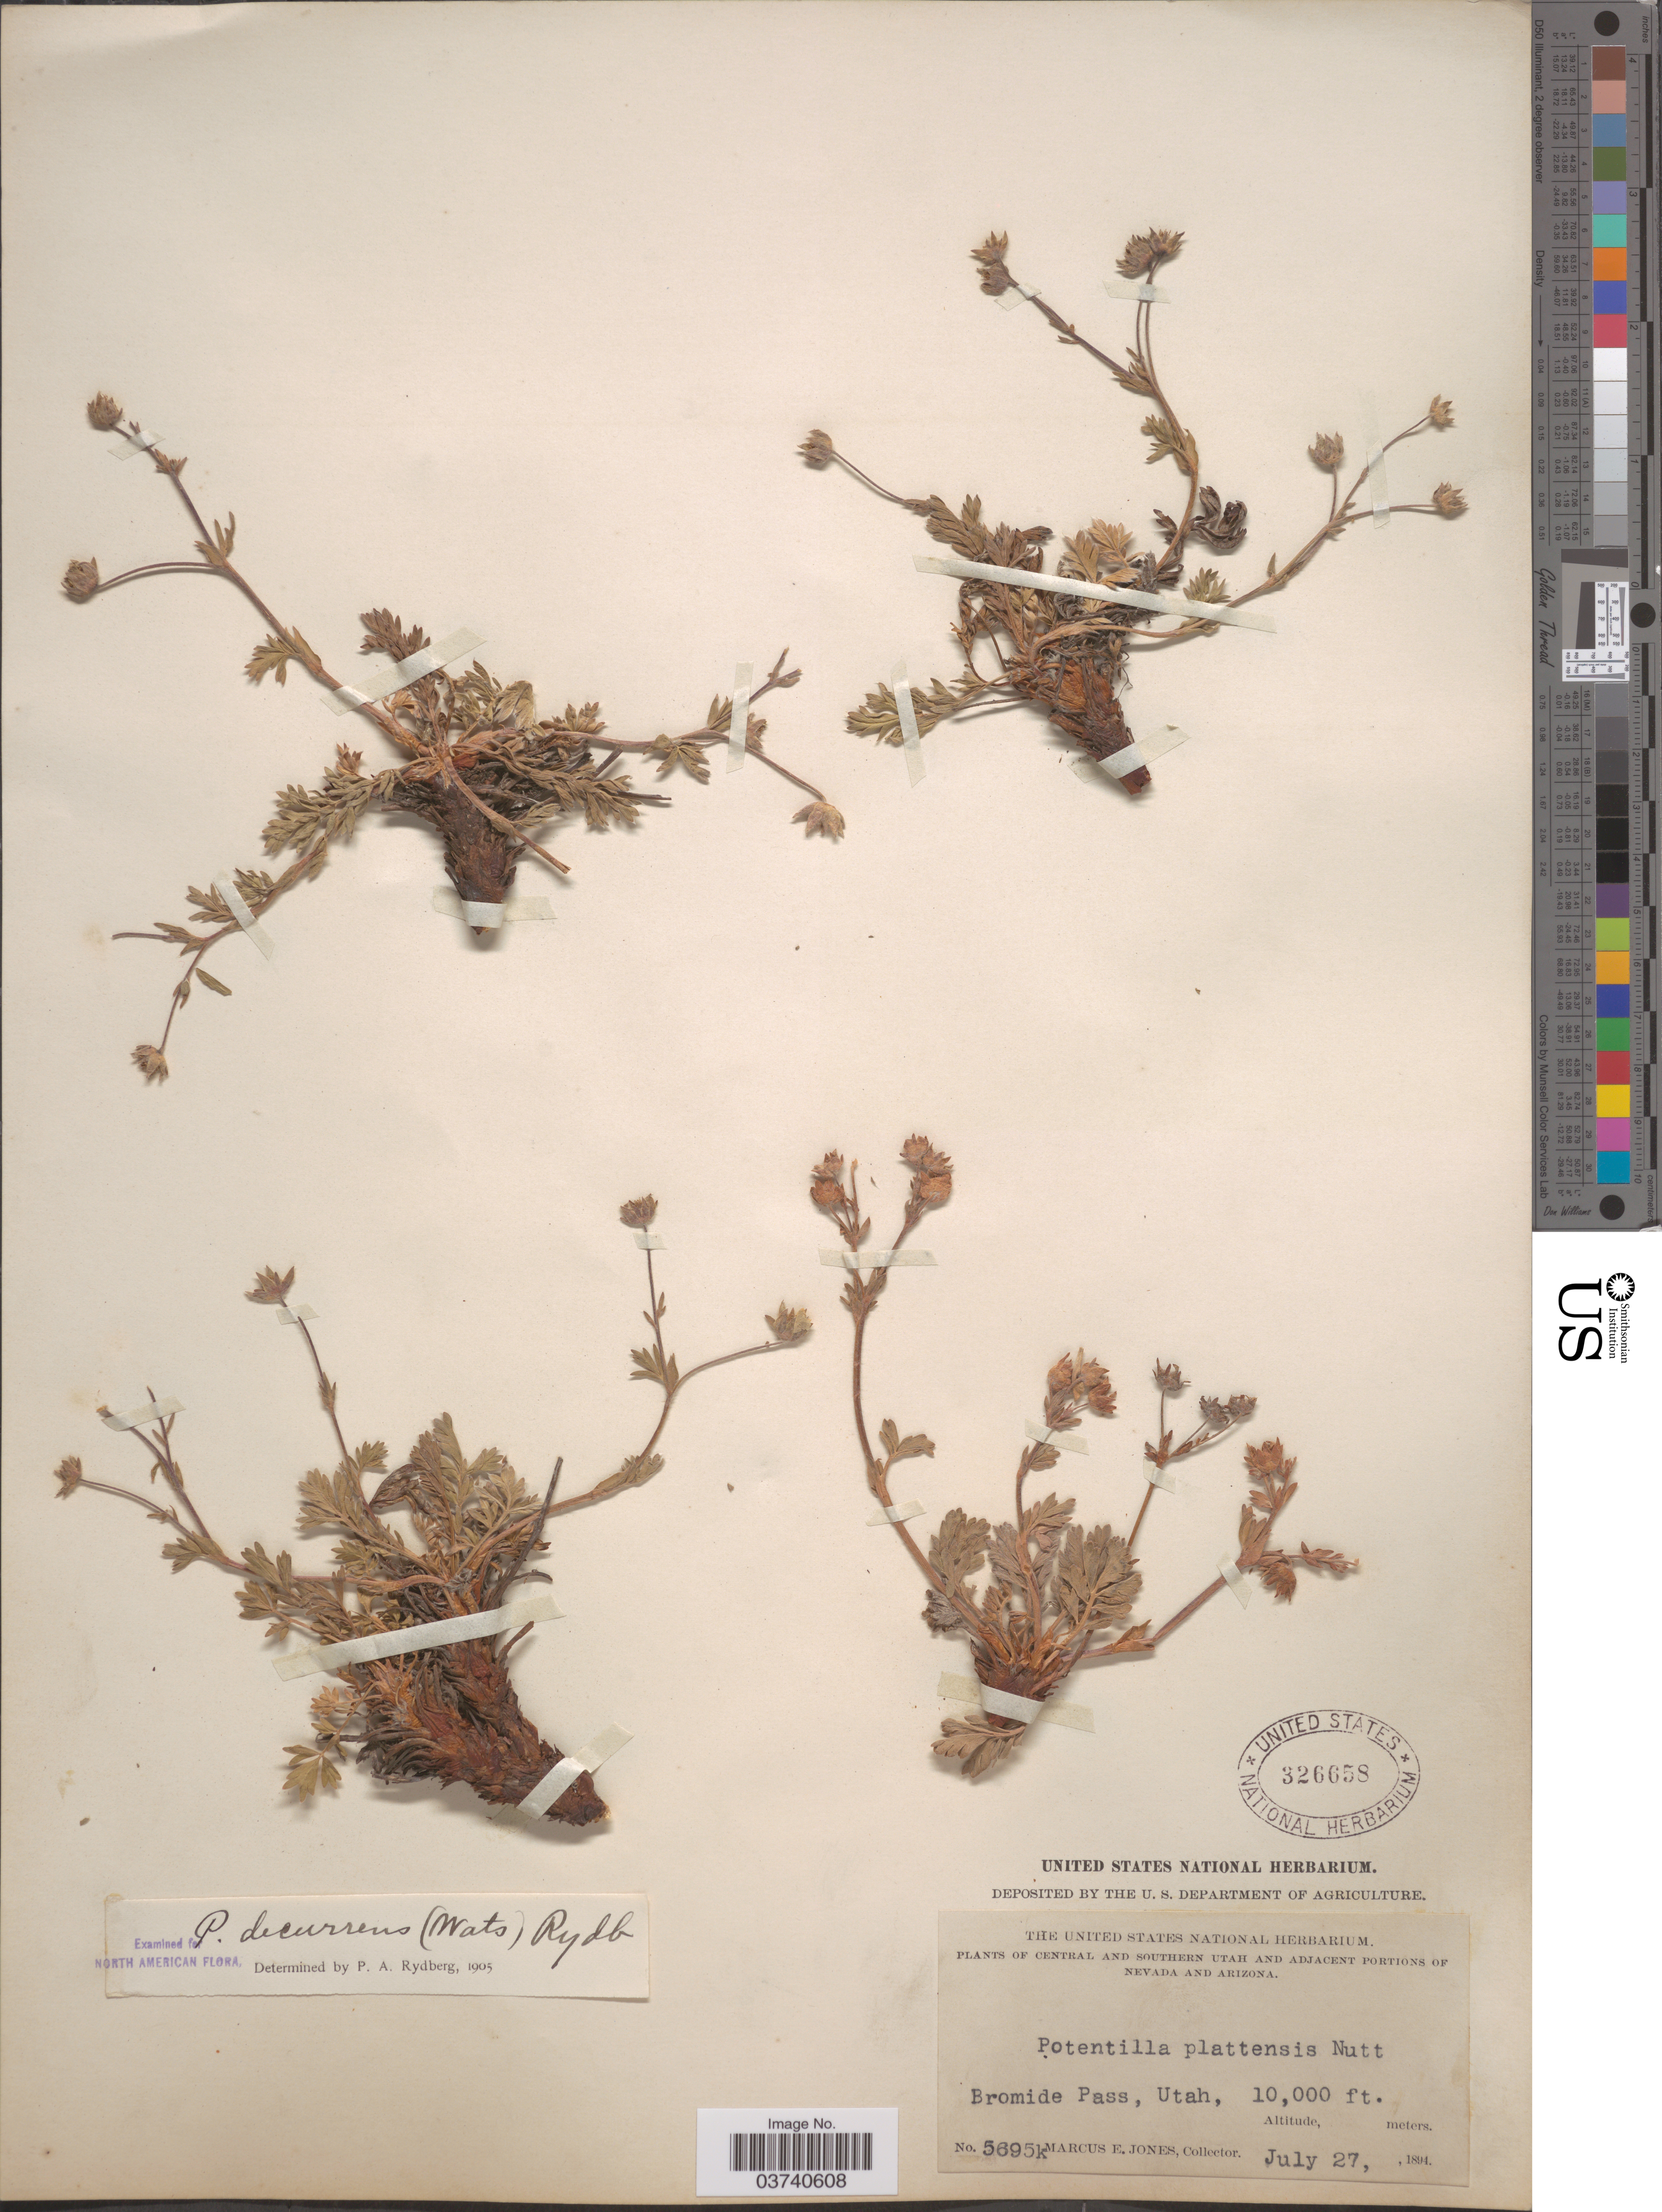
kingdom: Plantae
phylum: Tracheophyta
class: Magnoliopsida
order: Rosales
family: Rosaceae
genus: Potentilla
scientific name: Potentilla ovina var. decurrens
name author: (S. Watson) S.L. Welsh & B.C. Johnst.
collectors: M. E. Jones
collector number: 5695k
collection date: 1894-07-27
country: United States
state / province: Utah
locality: Central and Southern Utah. Bromide Pass.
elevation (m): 3048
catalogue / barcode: US 326658